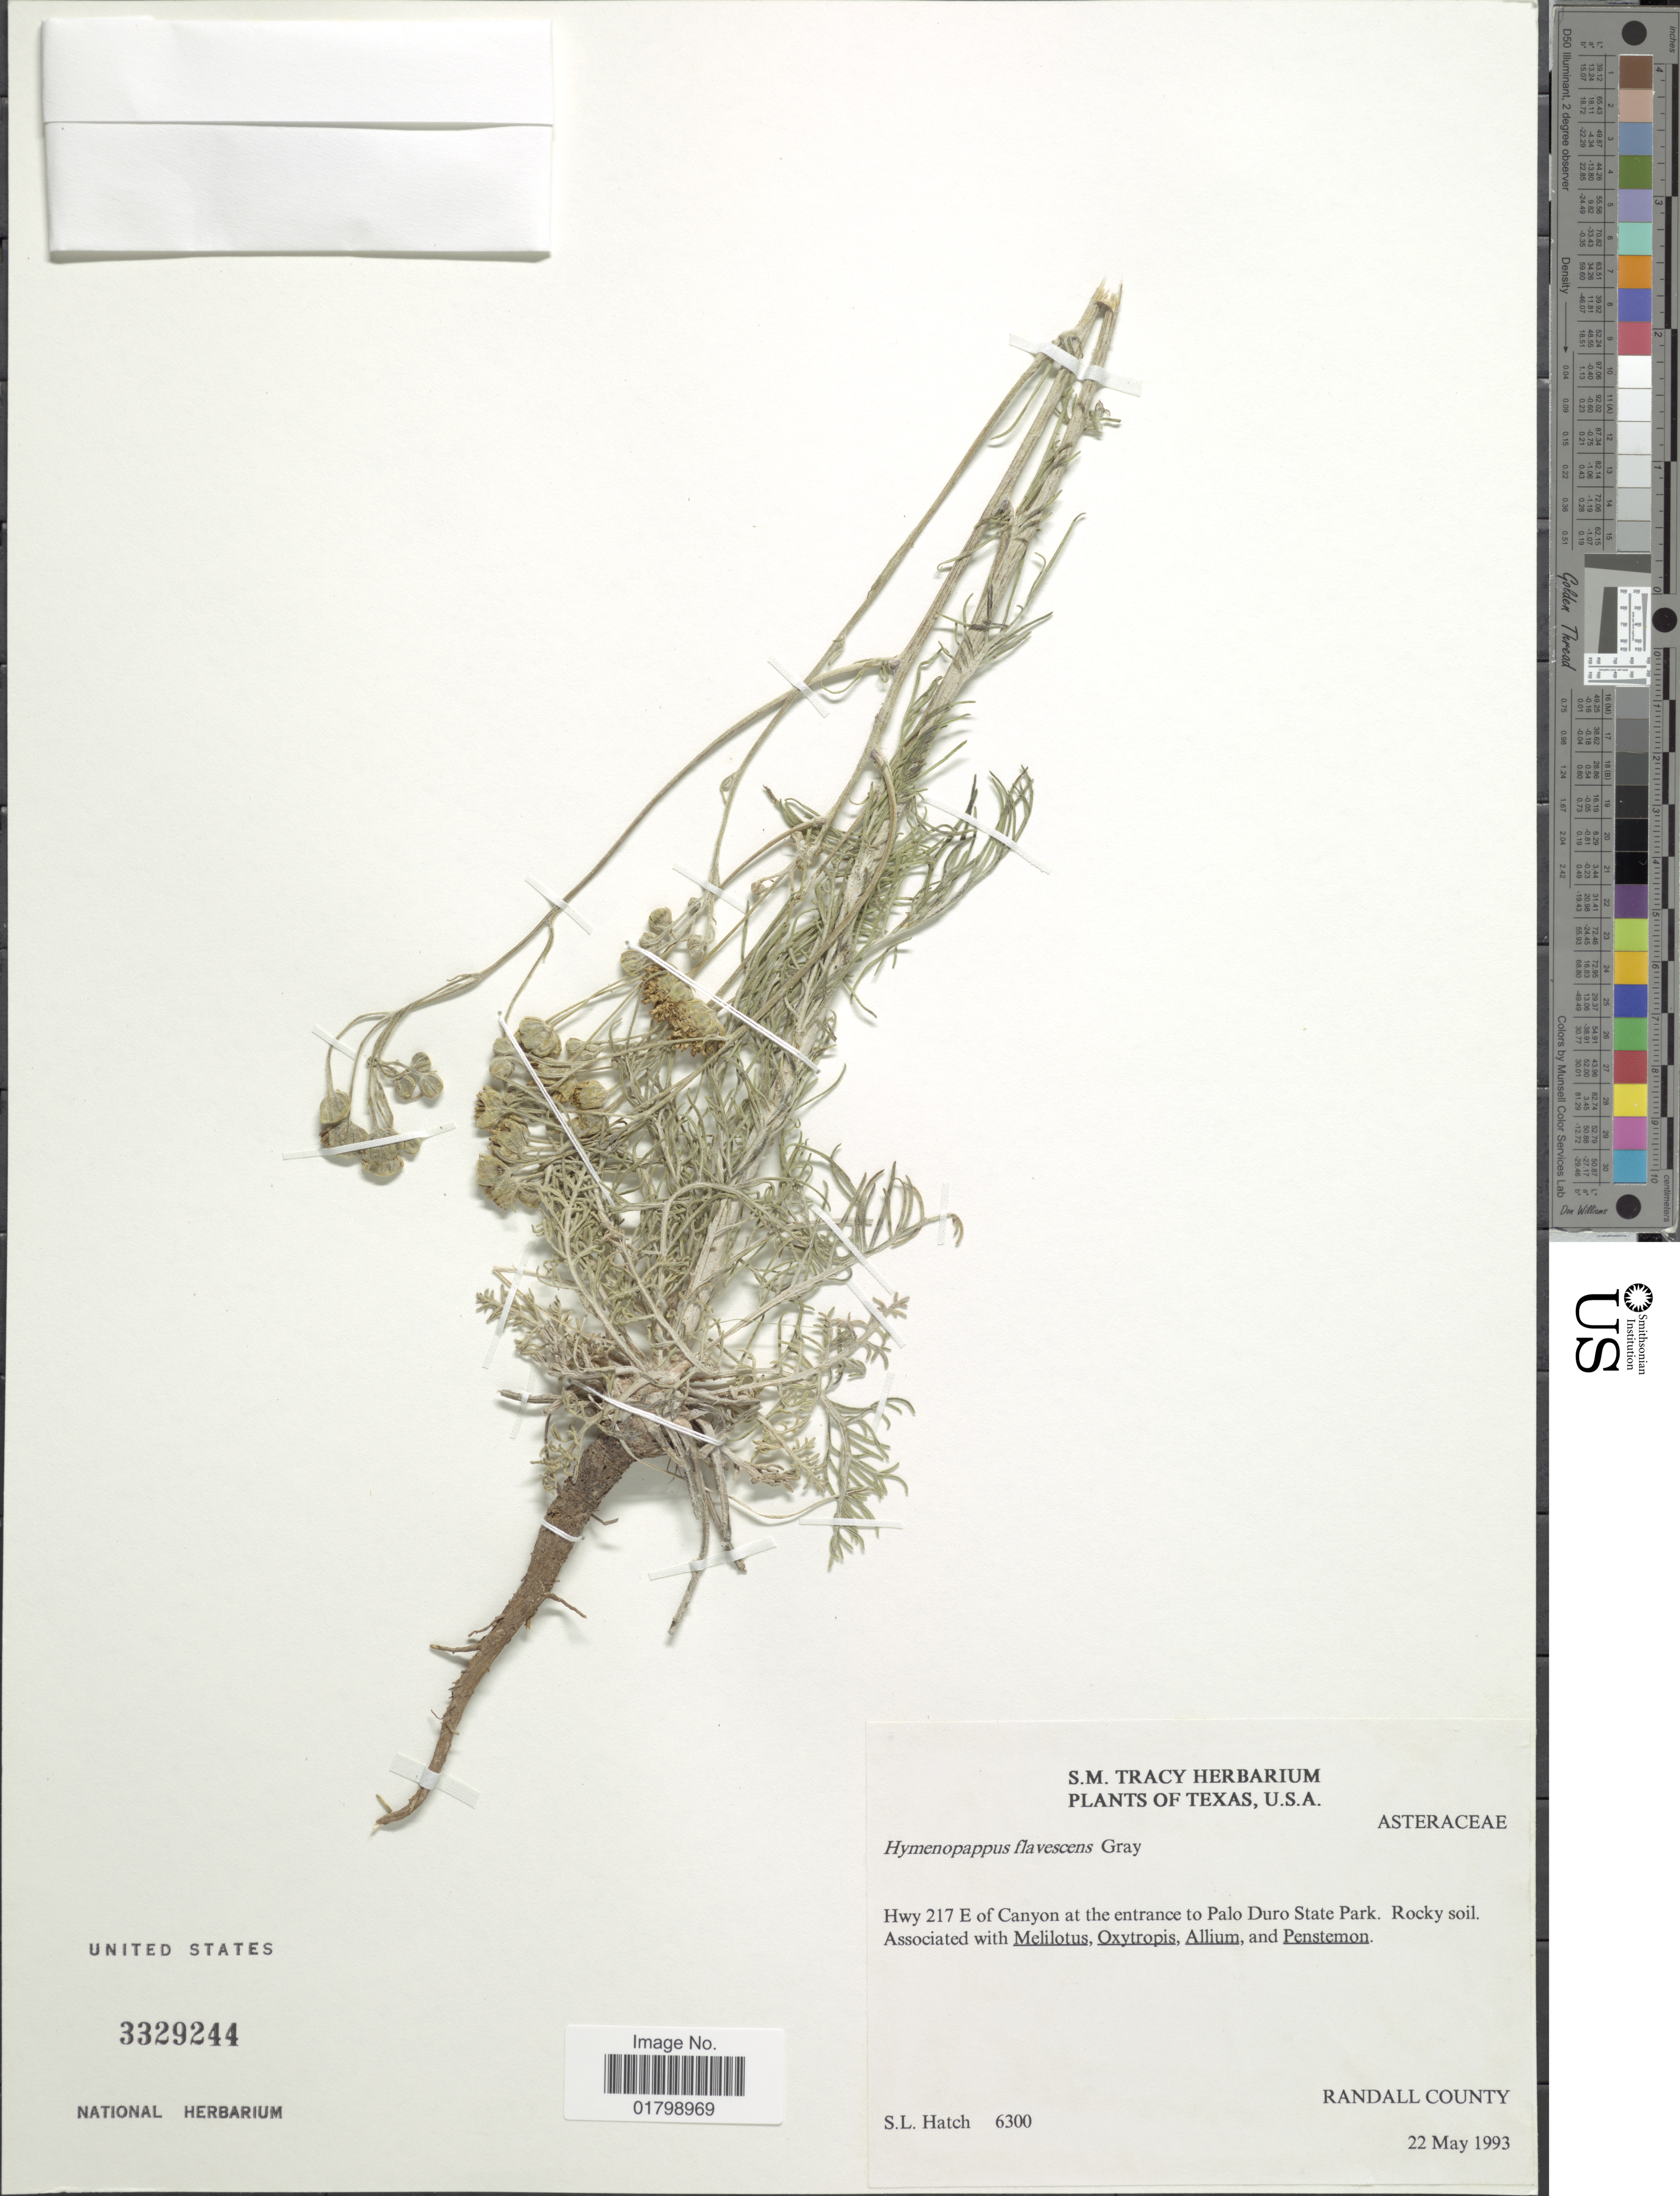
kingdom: Plantae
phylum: Tracheophyta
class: Magnoliopsida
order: Asterales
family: Asteraceae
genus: Hymenopappus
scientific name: Hymenopappus flavescens var. flavescens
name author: A. Gray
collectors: S. Hatch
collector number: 6300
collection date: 1993-05-22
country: United States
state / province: Texas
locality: Hwy 217 E of Canyon at the entrance to Palo Duro State Park, Randall County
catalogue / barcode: US 3329244